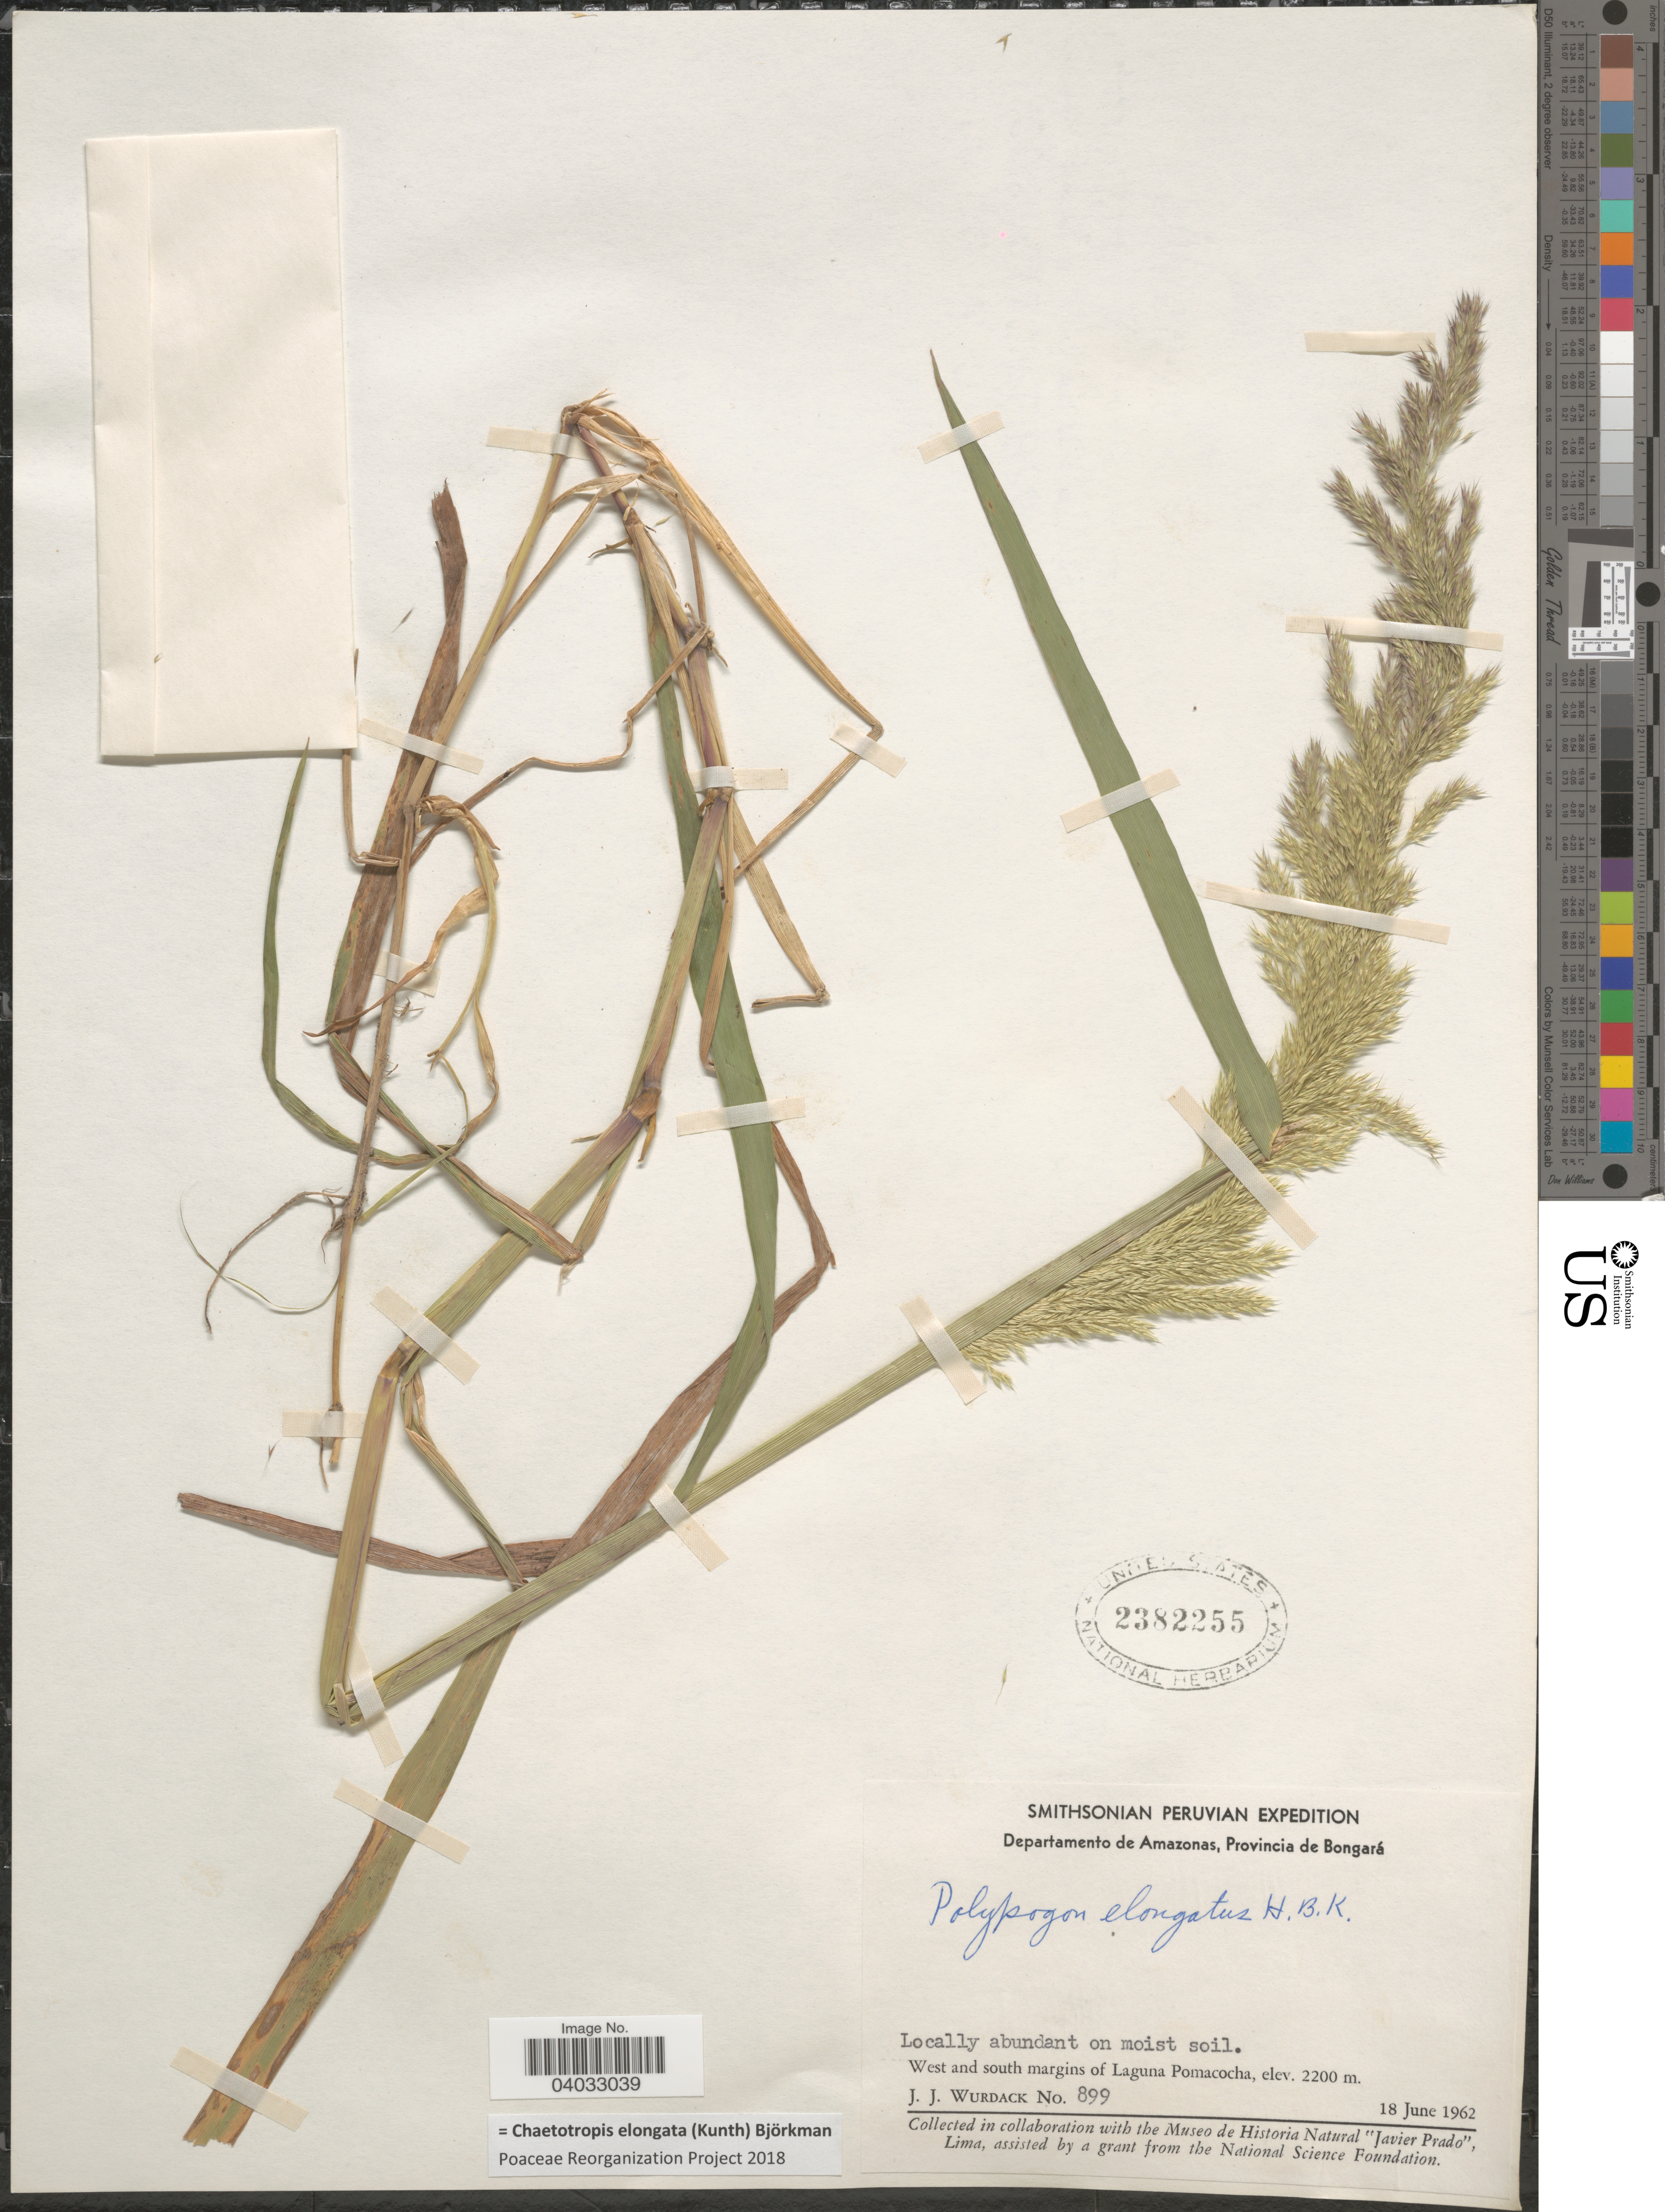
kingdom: Plantae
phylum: Tracheophyta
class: Liliopsida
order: Poales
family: Poaceae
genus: Chaetotropis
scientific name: Chaetotropis elongata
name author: (Kunth) Björkman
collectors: J. J. Wurdack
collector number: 899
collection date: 1962-06-18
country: Peru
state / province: Amazonas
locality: Departamento de Amazonas, Provincia de Bongará. West and south margins of Laguna Pomacocha.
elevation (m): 2200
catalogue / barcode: US 2382255